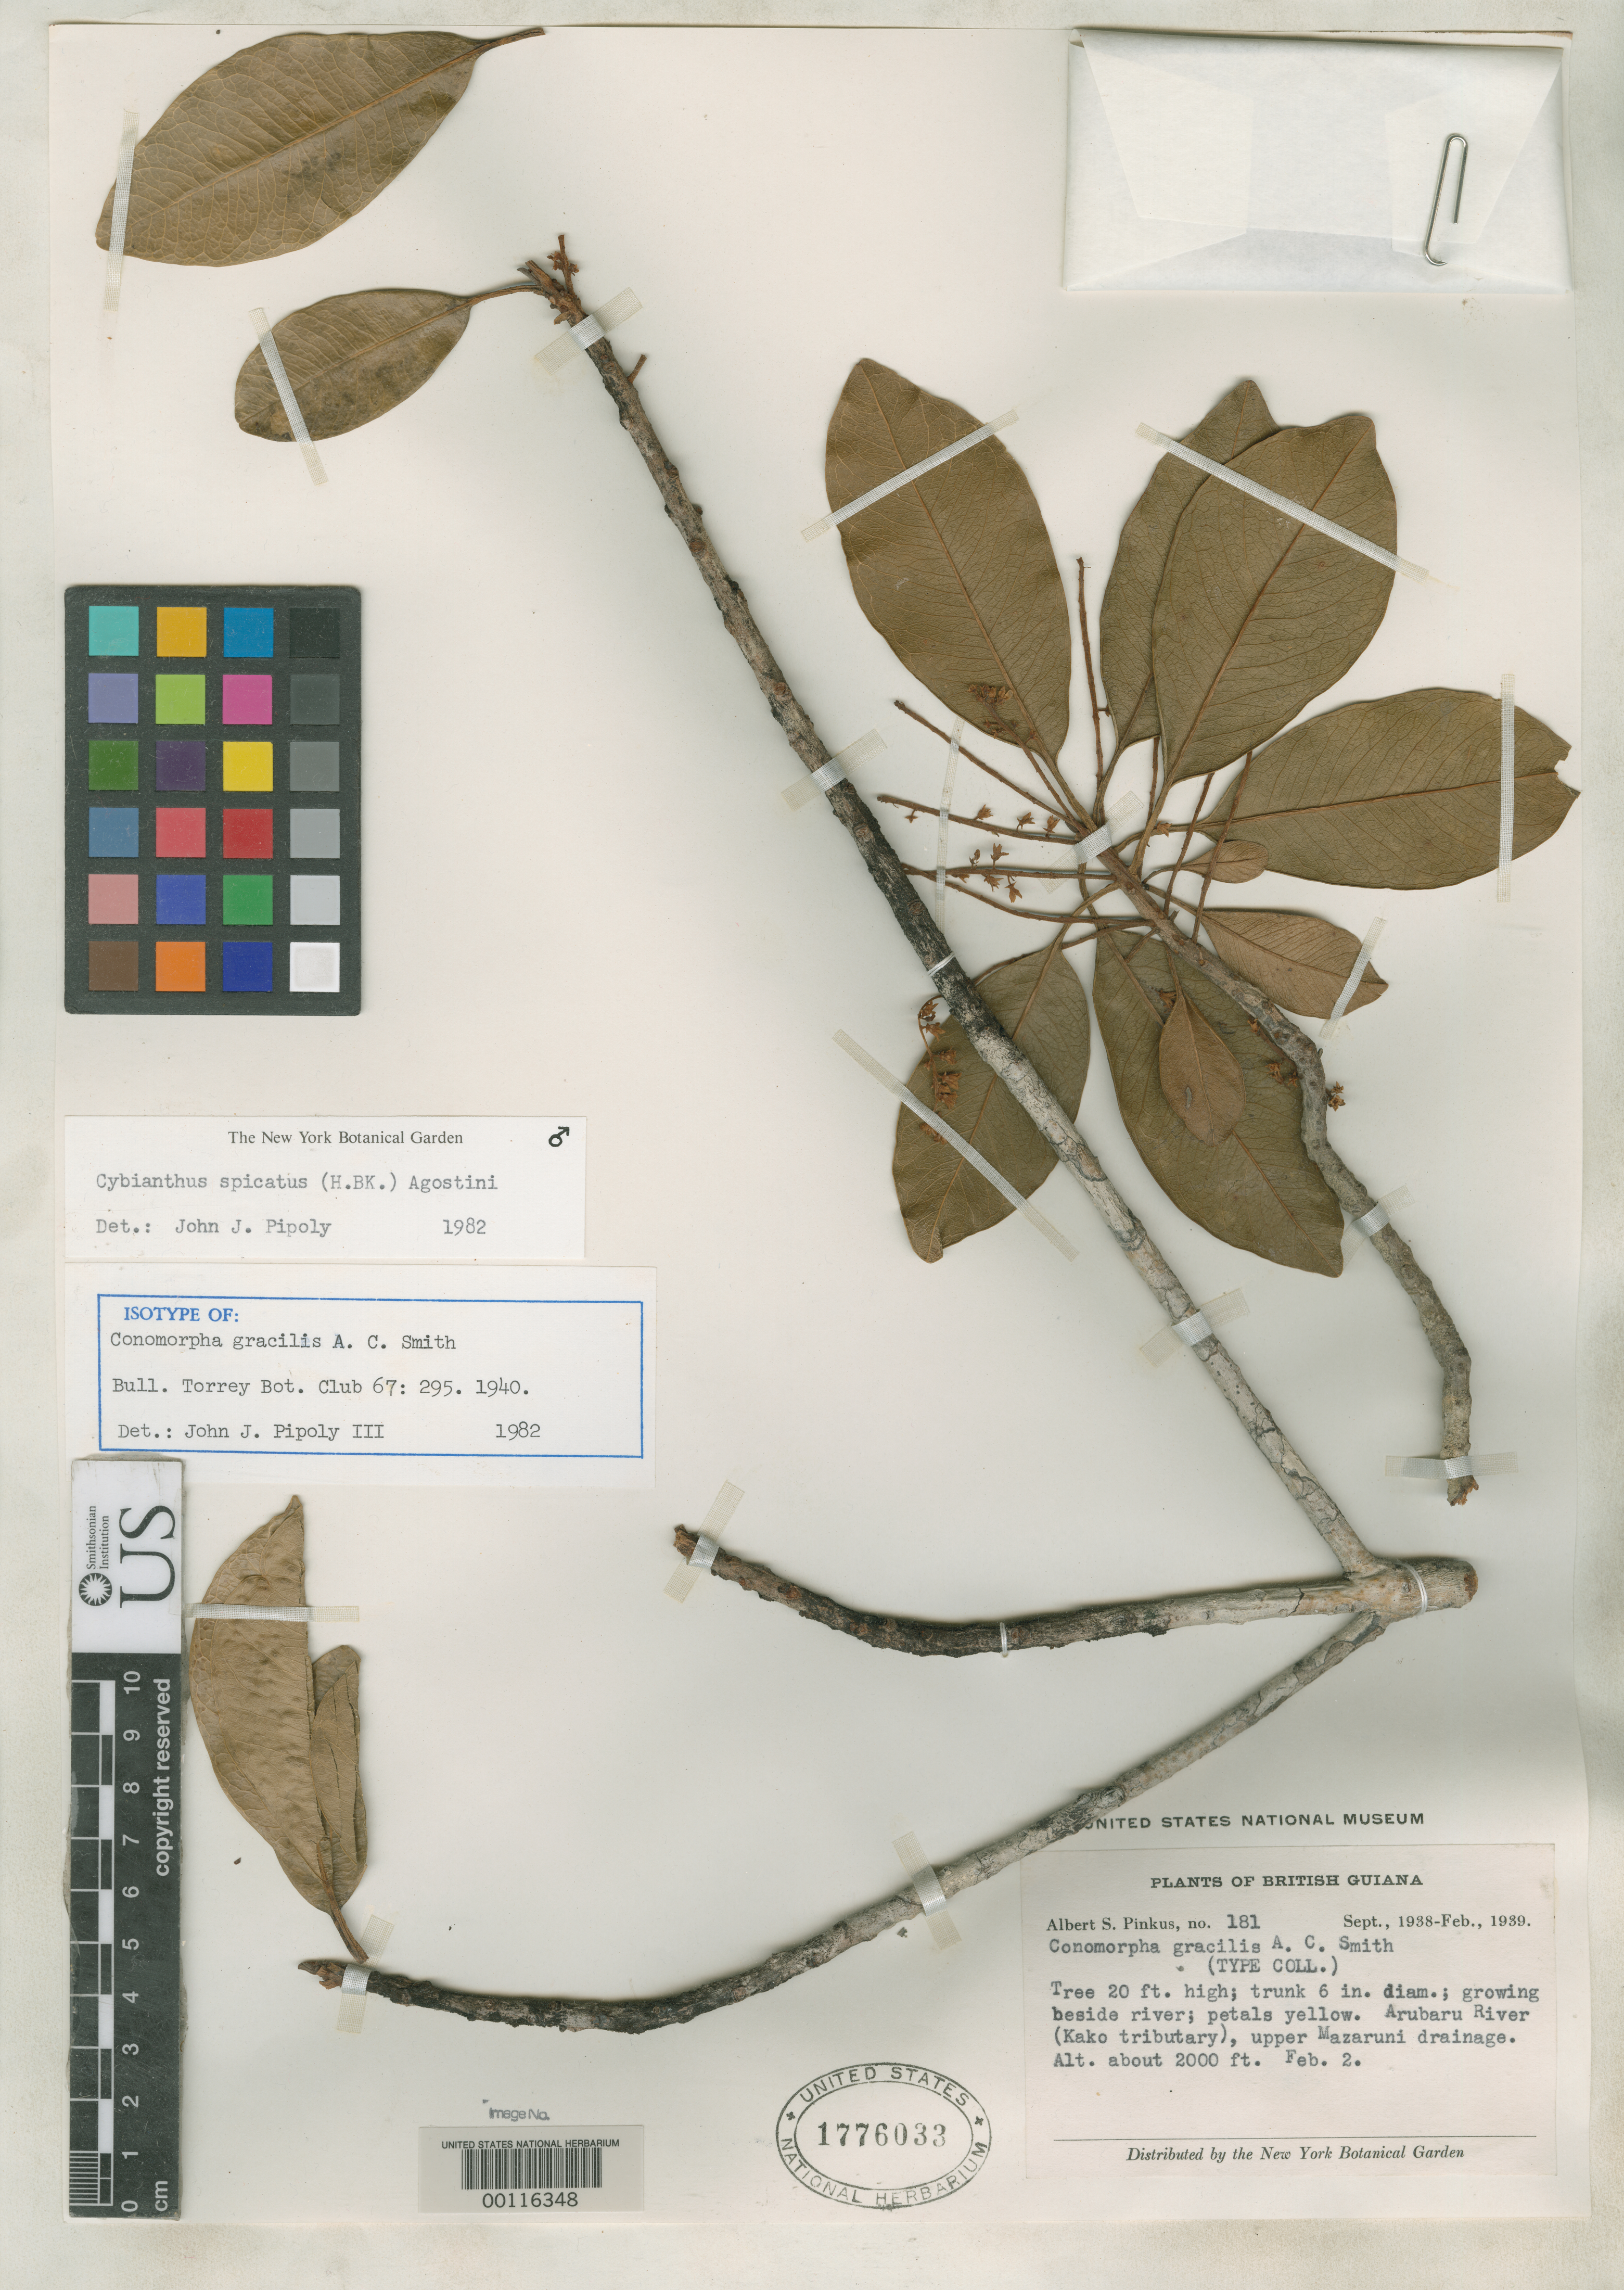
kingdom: Plantae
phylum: Tracheophyta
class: Magnoliopsida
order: Ericales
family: Primulaceae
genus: Conomorpha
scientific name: Conomorpha gracilis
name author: A.C. Sm.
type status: Isotype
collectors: A. Pinkus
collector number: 181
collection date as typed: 02 Feb 1939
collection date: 1939-02-02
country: Guyana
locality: Arubaru River (kako trib.), upper Mazarumi drainage.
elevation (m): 610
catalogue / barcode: US 1776033